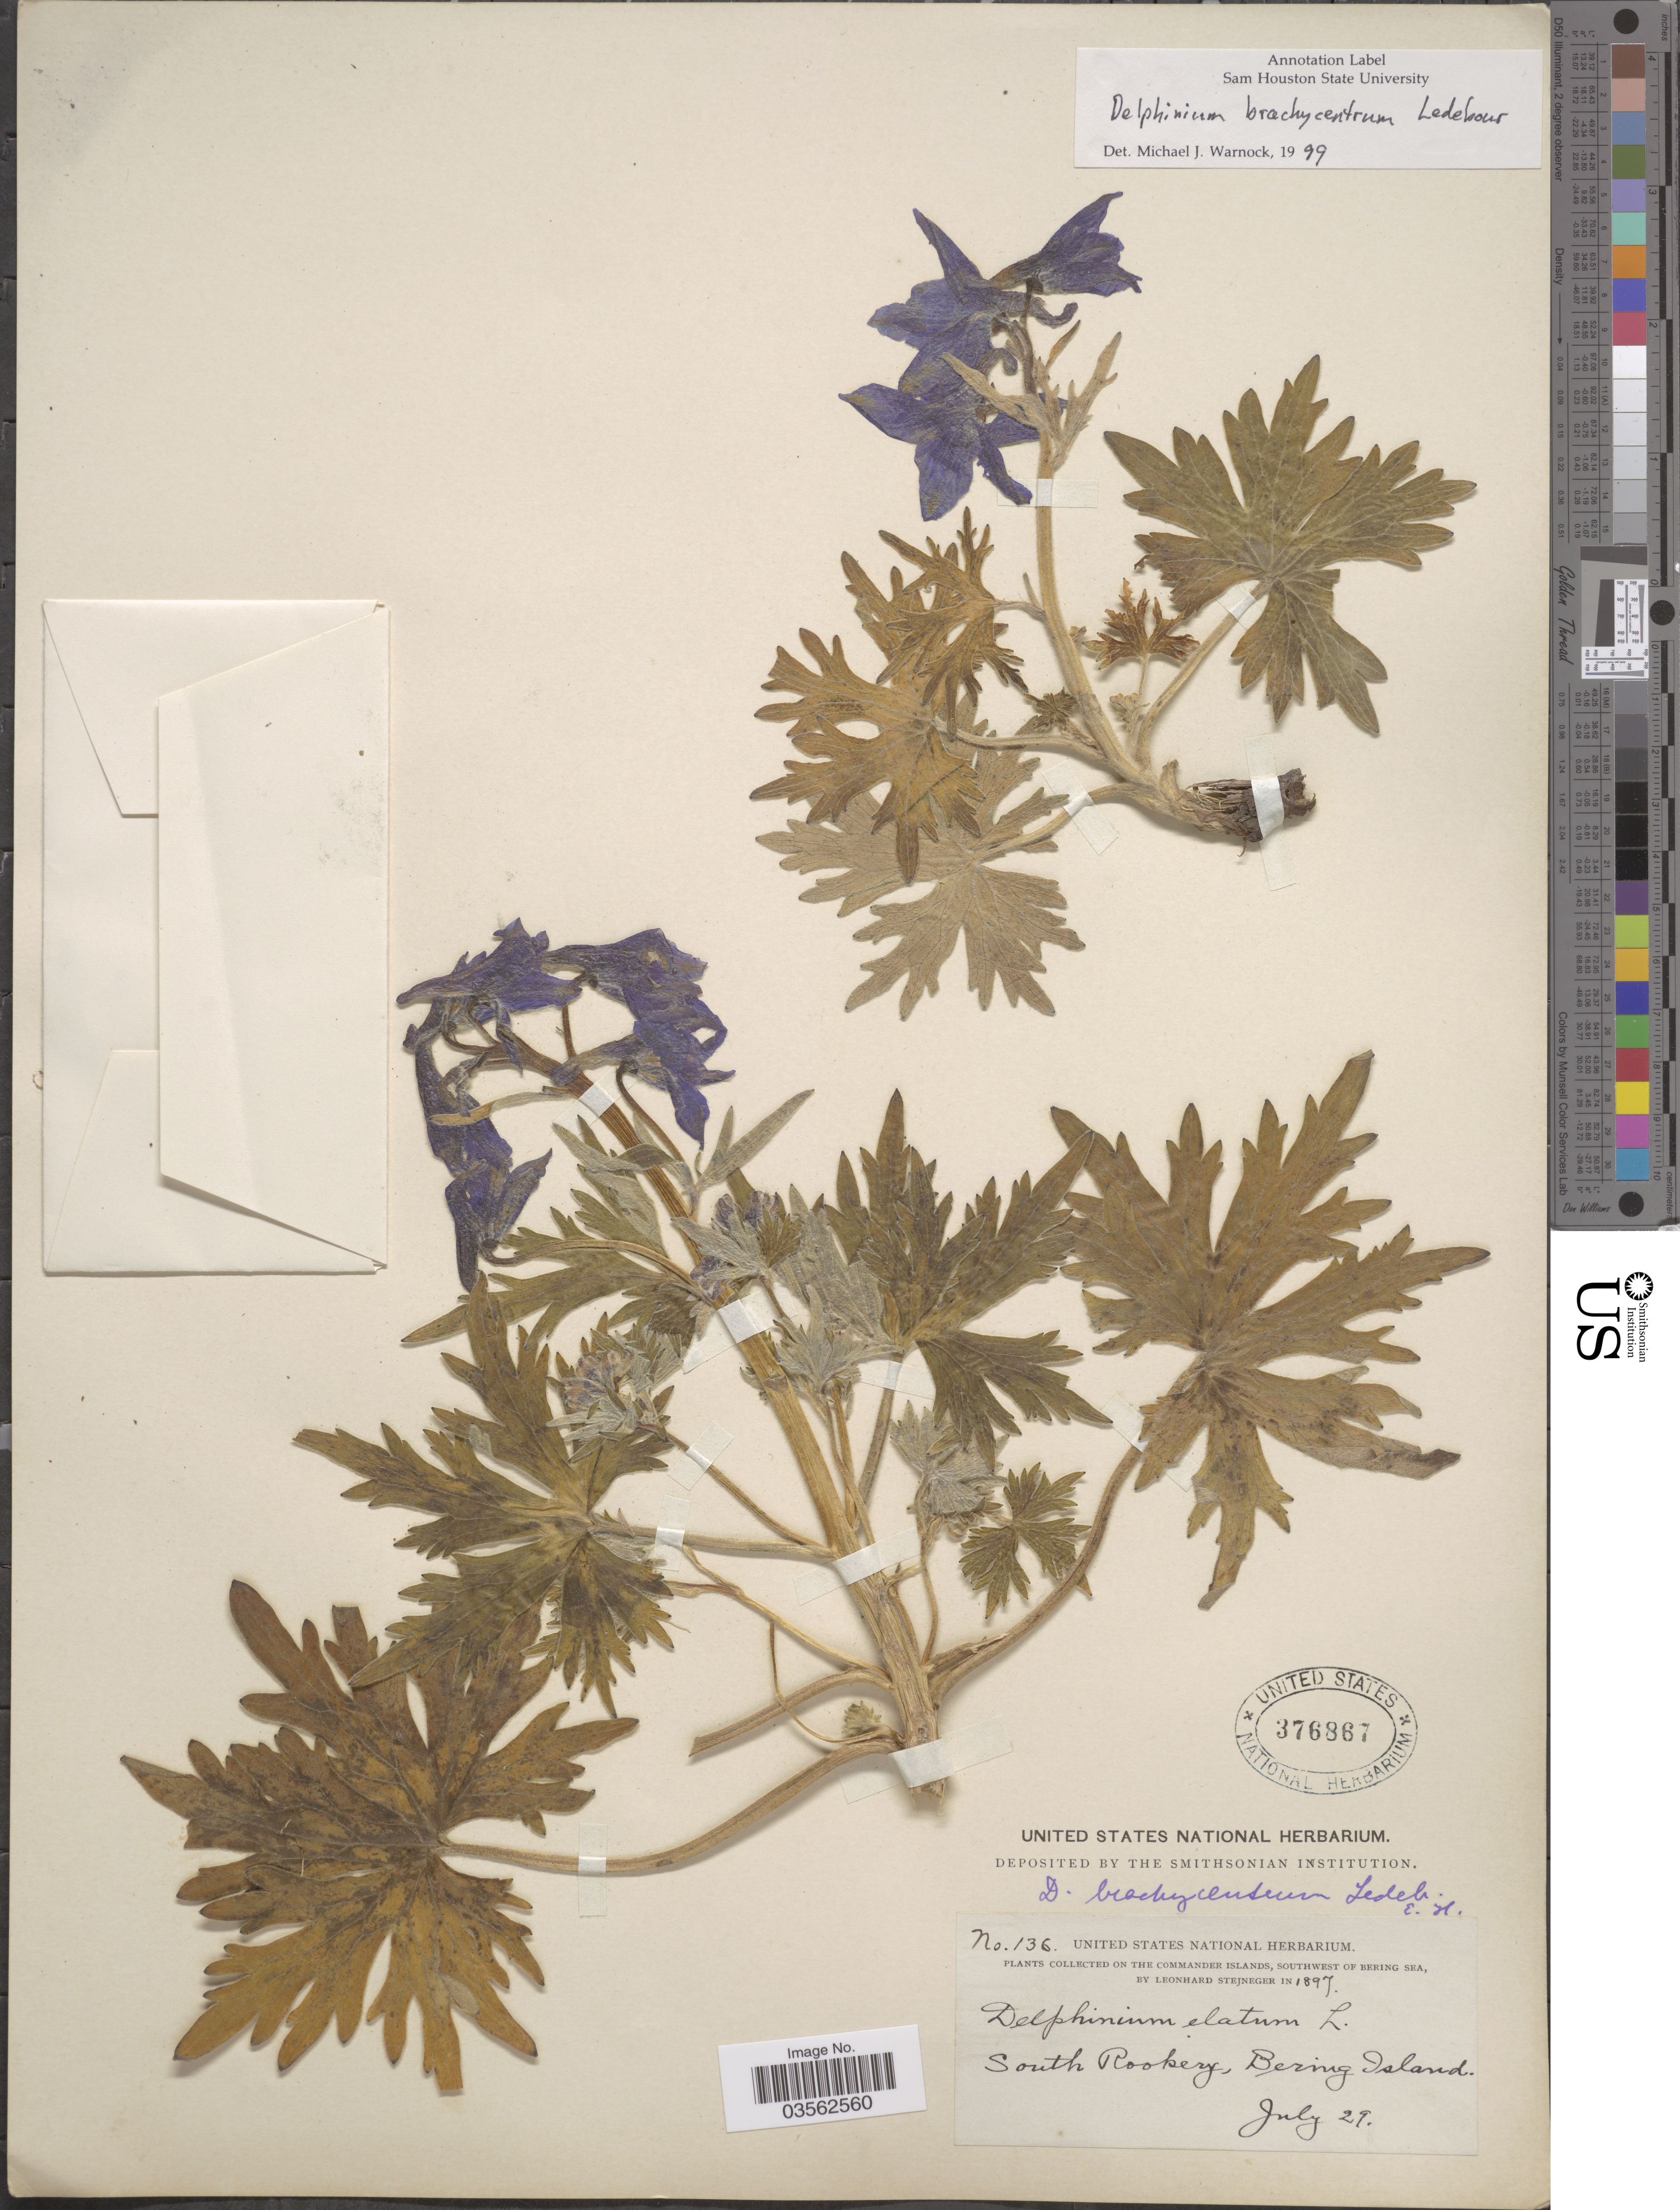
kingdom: Plantae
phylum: Tracheophyta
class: Magnoliopsida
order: Ranunculales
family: Ranunculaceae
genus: Delphinium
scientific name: Delphinium brachycentrum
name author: Ledeb.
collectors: L. Stejneger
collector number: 136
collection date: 1897-07-29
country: Russian Federation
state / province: Kamchatka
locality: The Commander Islands, Southwest of Bering Sea. South Rookery, Bering Island.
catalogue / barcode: US 376867